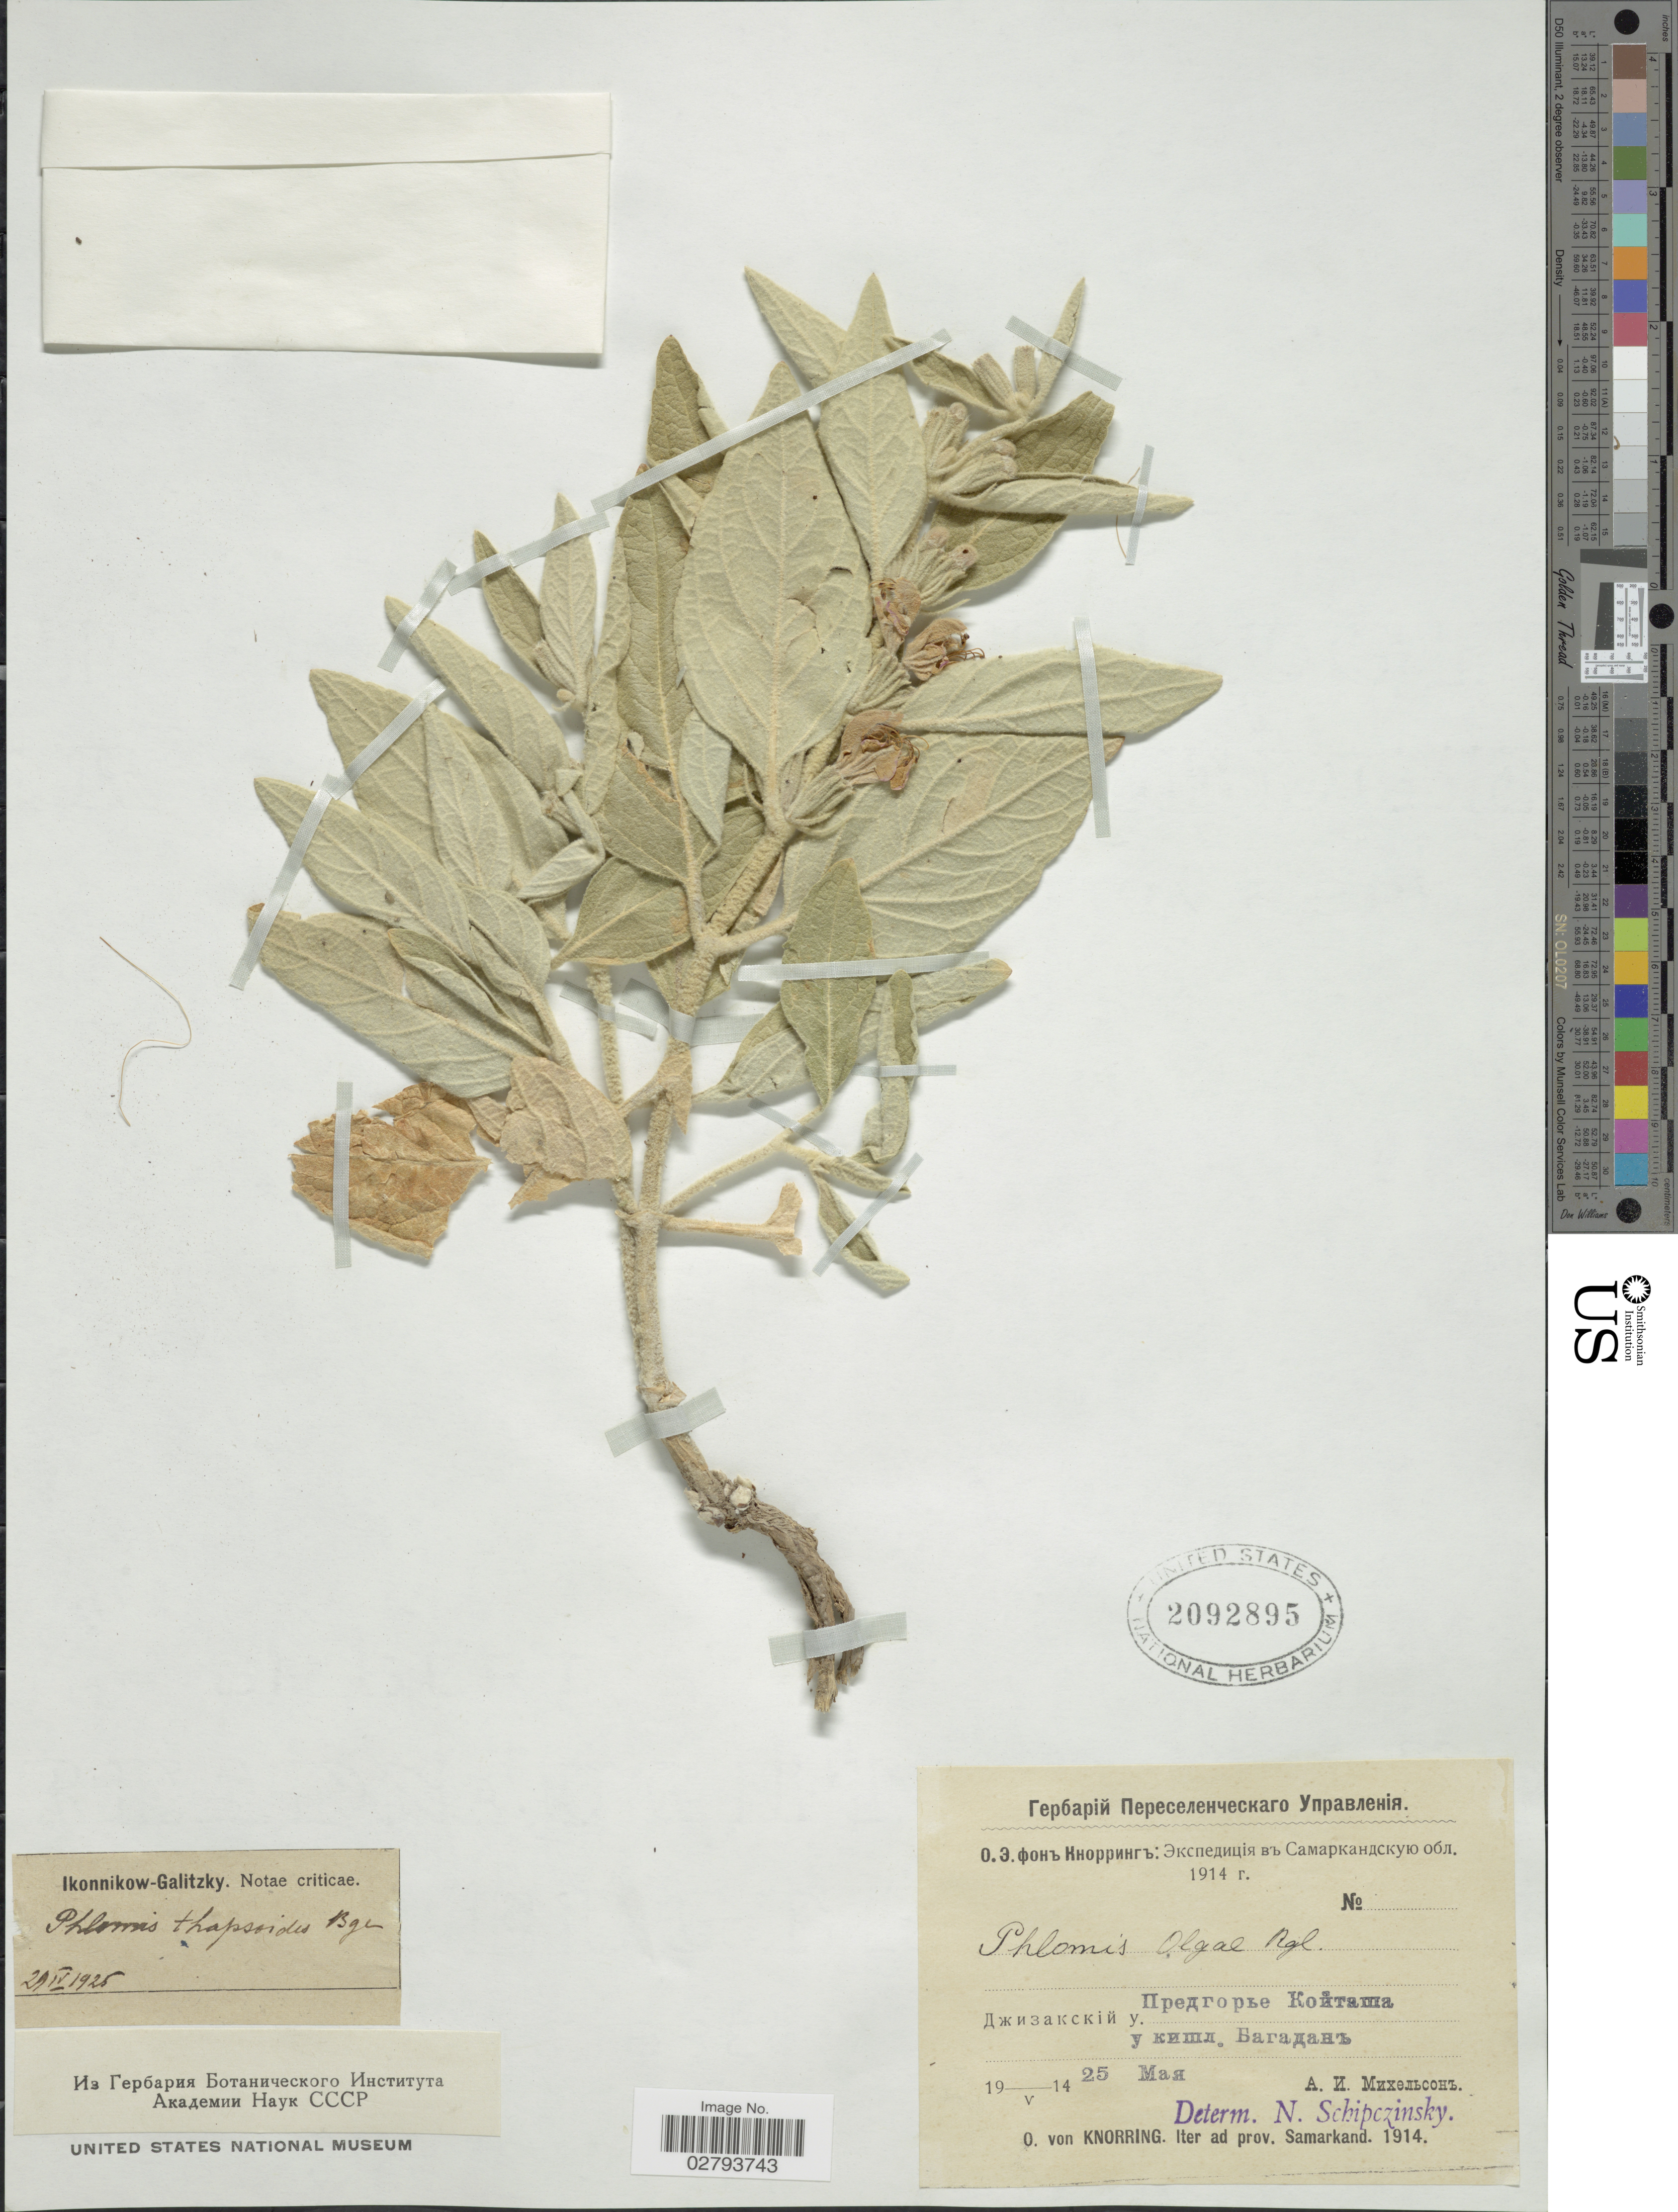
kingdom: Plantae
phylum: Tracheophyta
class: Magnoliopsida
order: Lamiales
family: Lamiaceae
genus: Phlomis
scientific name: Phlomis thapsoides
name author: Bunge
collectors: O. Knorring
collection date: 1914-03-25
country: Uzbekistan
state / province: Samarqand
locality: Ad prov. Samarkand.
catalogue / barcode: US 2092895